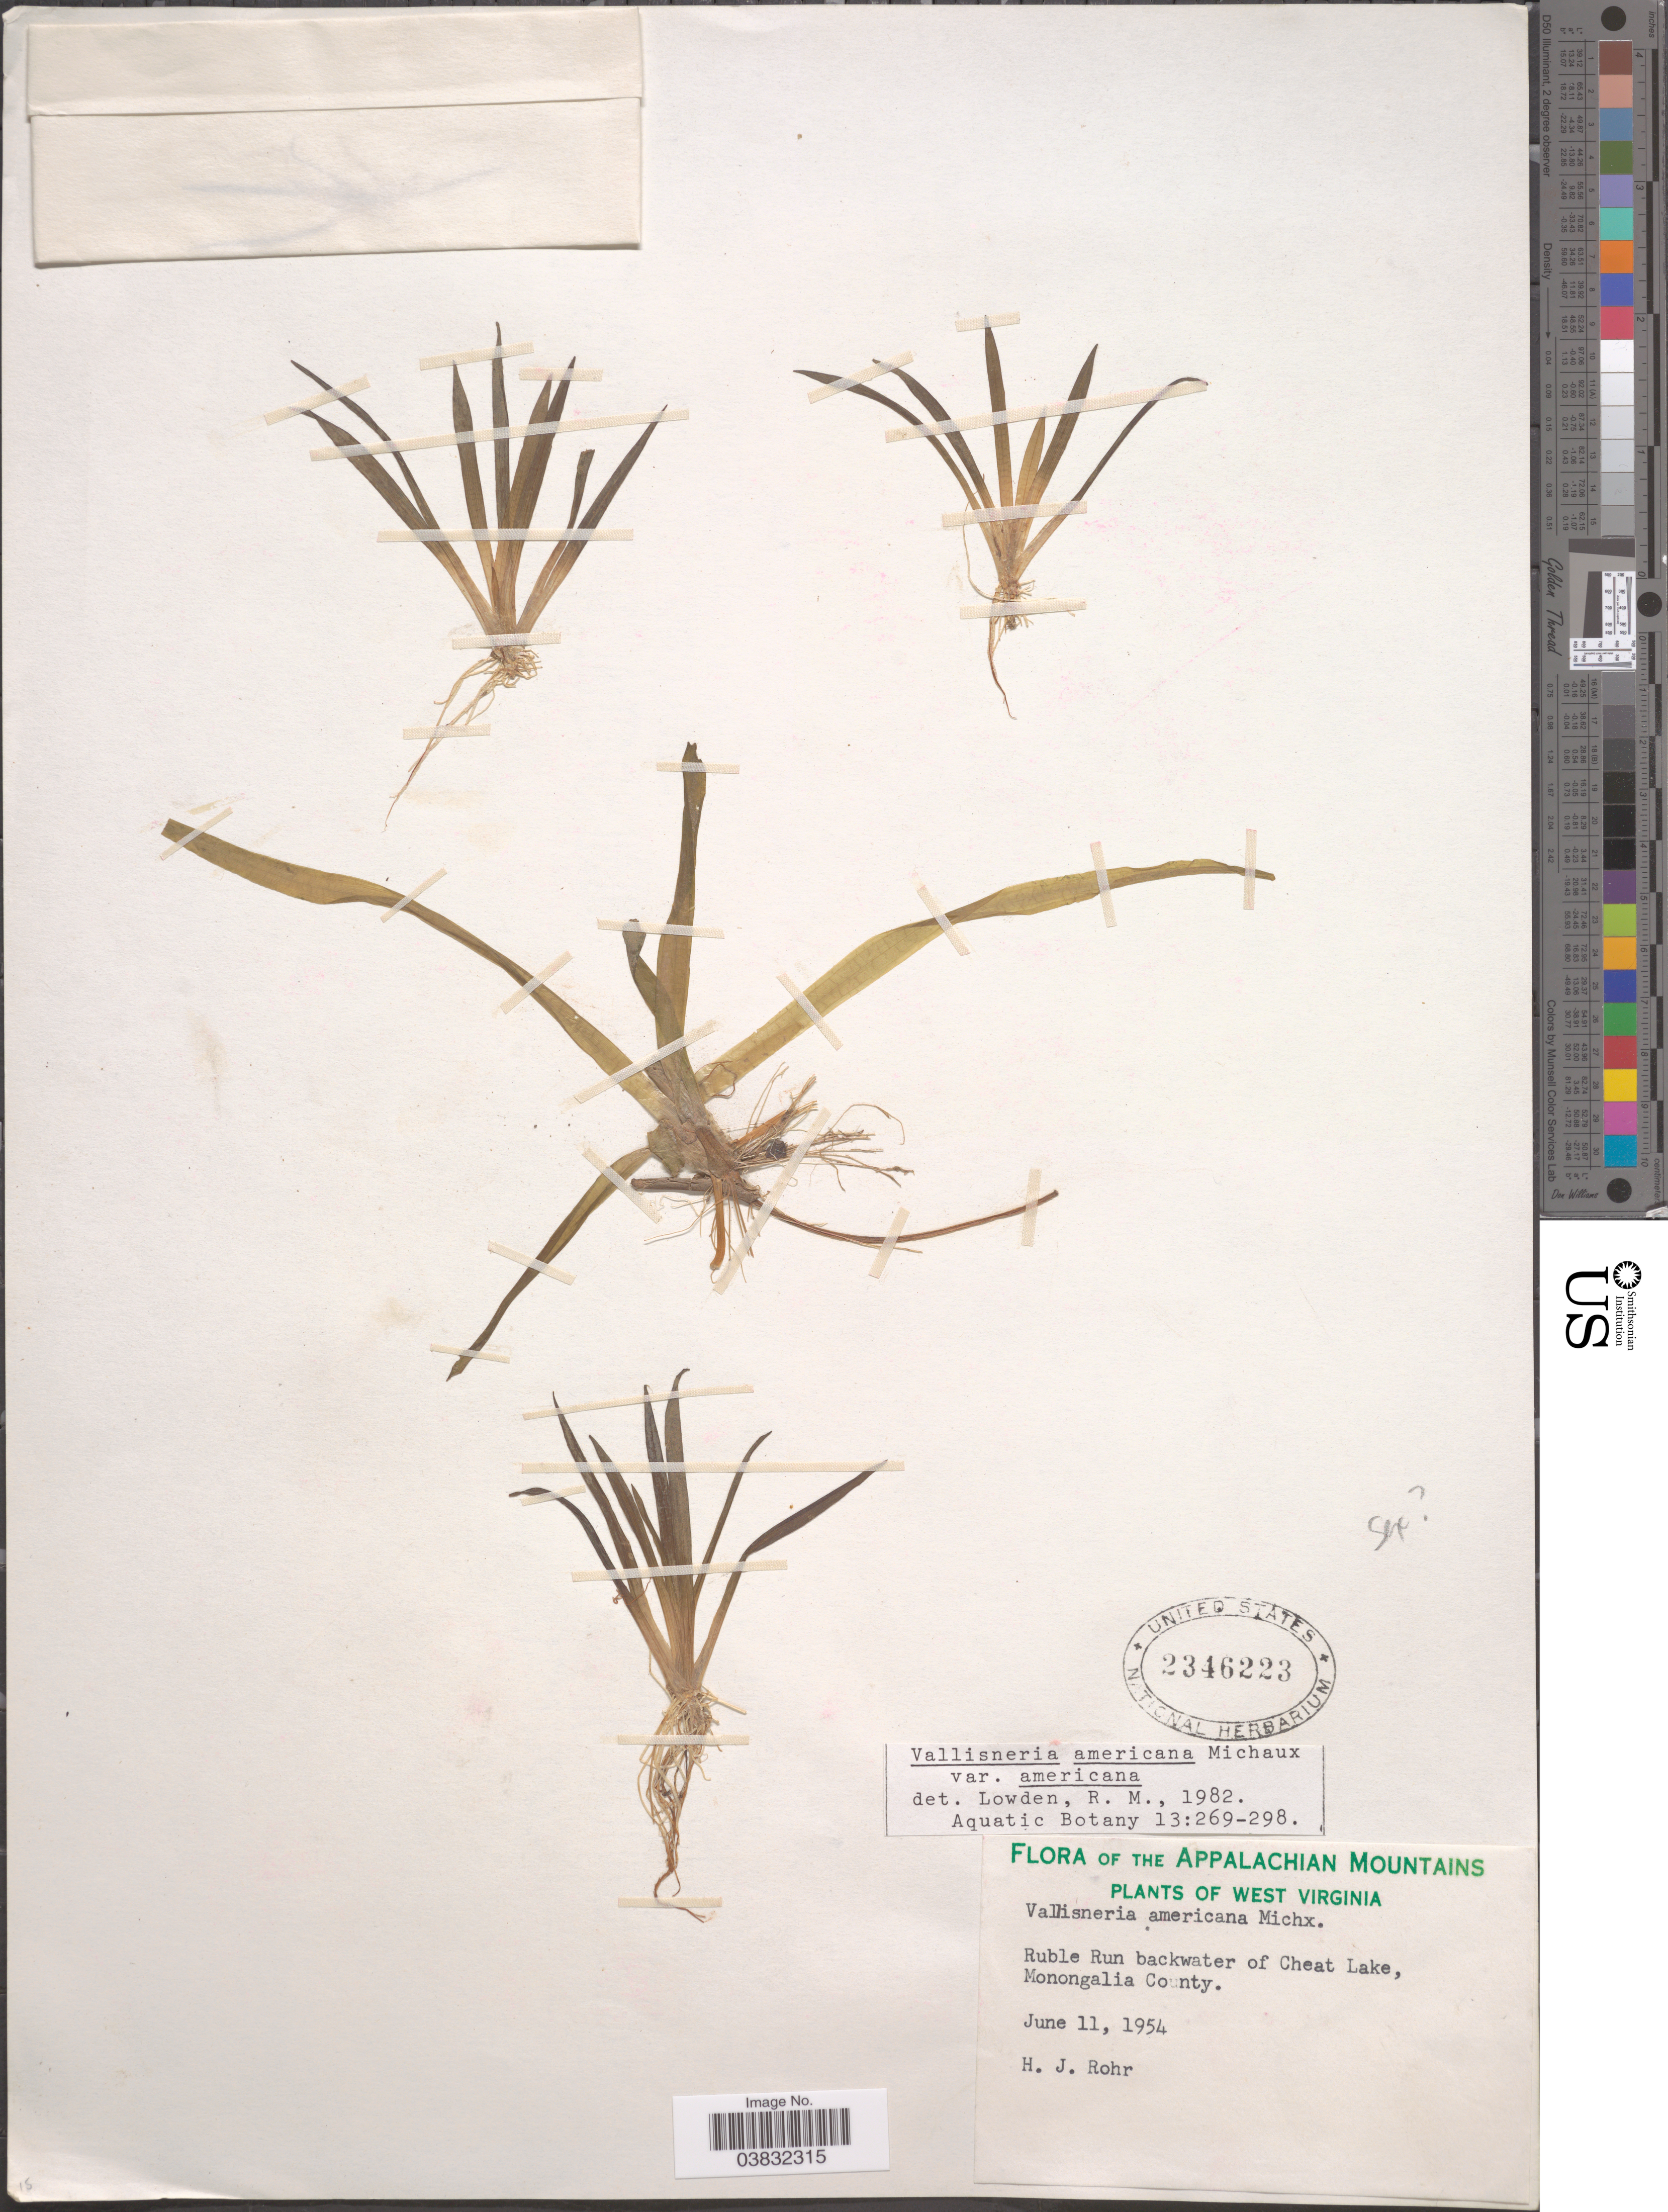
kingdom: Plantae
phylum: Tracheophyta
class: Liliopsida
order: Alismatales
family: Hydrocharitaceae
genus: Vallisneria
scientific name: Vallisneria americana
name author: Michx.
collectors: H. Rohr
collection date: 1954-06-11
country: United States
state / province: West Virginia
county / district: Monongalia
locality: Appalachian Mountains. Ruble Run backwater of Cheat Lake, Monongalia County.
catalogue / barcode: US 2346223